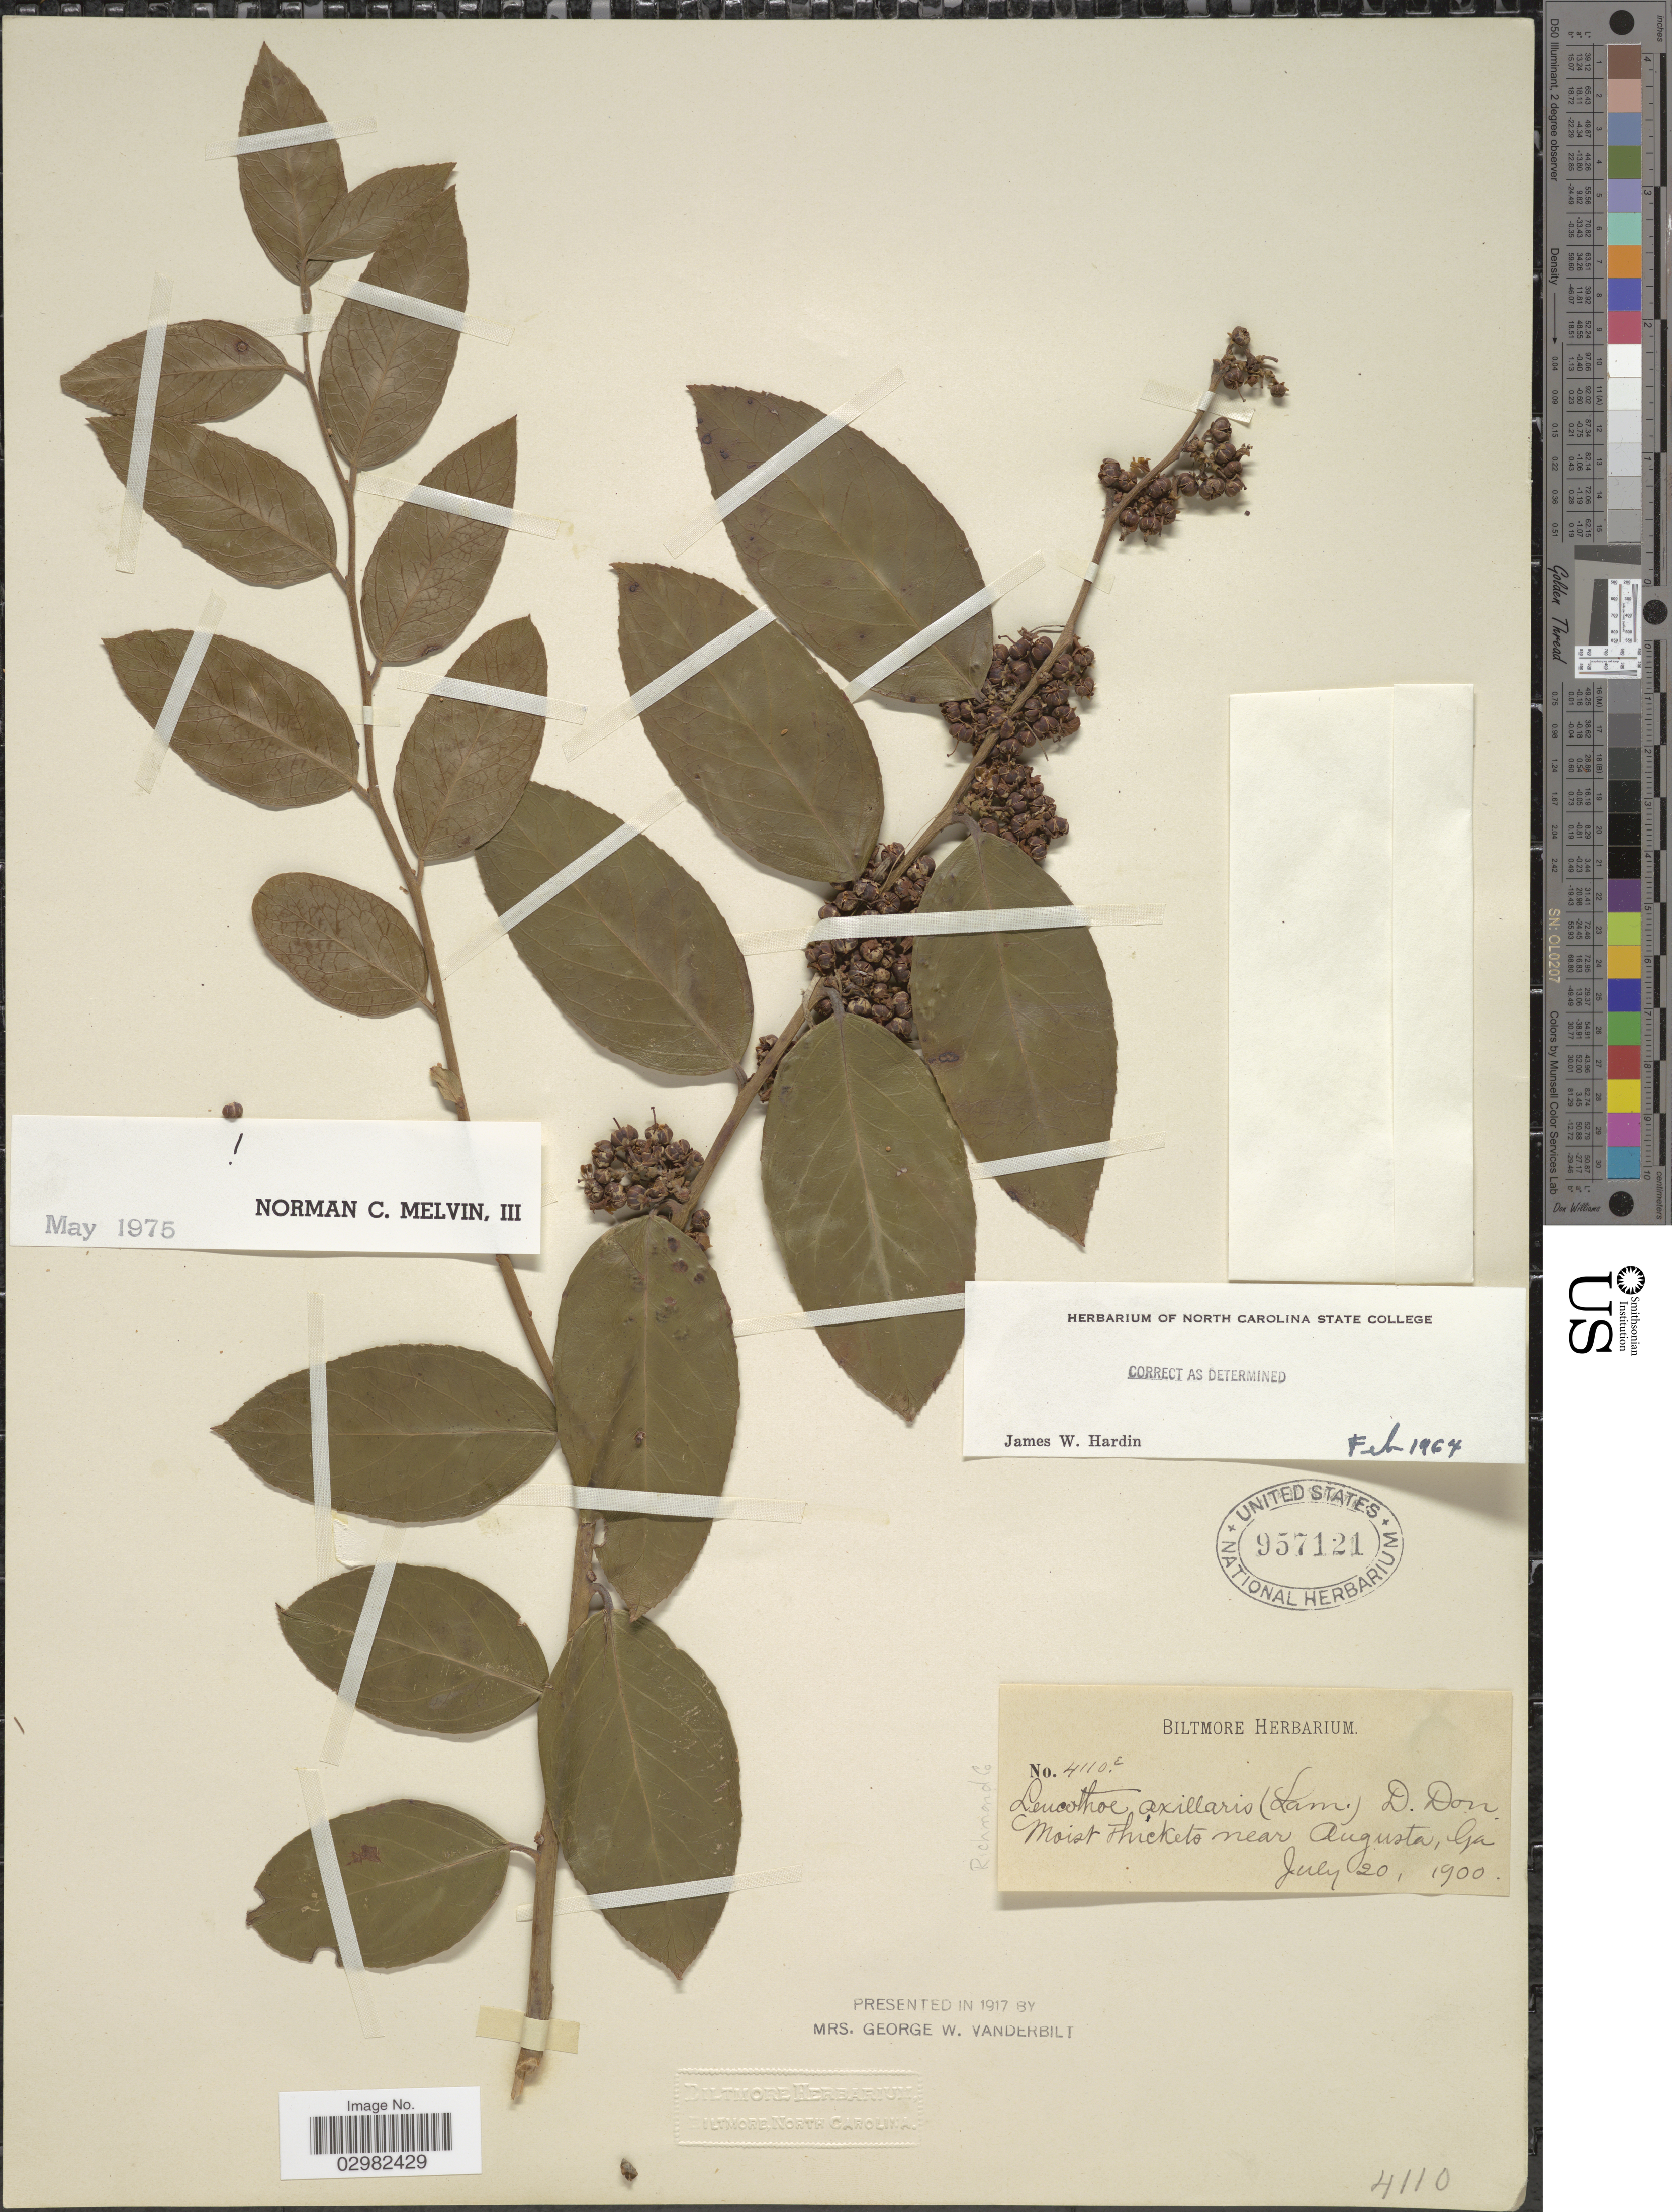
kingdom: Plantae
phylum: Tracheophyta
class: Magnoliopsida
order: Ericales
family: Ericaceae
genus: Leucothoe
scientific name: Leucothoë axillaris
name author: (Lam.) D. Don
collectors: ex herb. Biltmore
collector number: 4110e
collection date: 1900-07-20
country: United States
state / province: Georgia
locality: Moist thickets near Augusta, Ga.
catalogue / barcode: US 957121